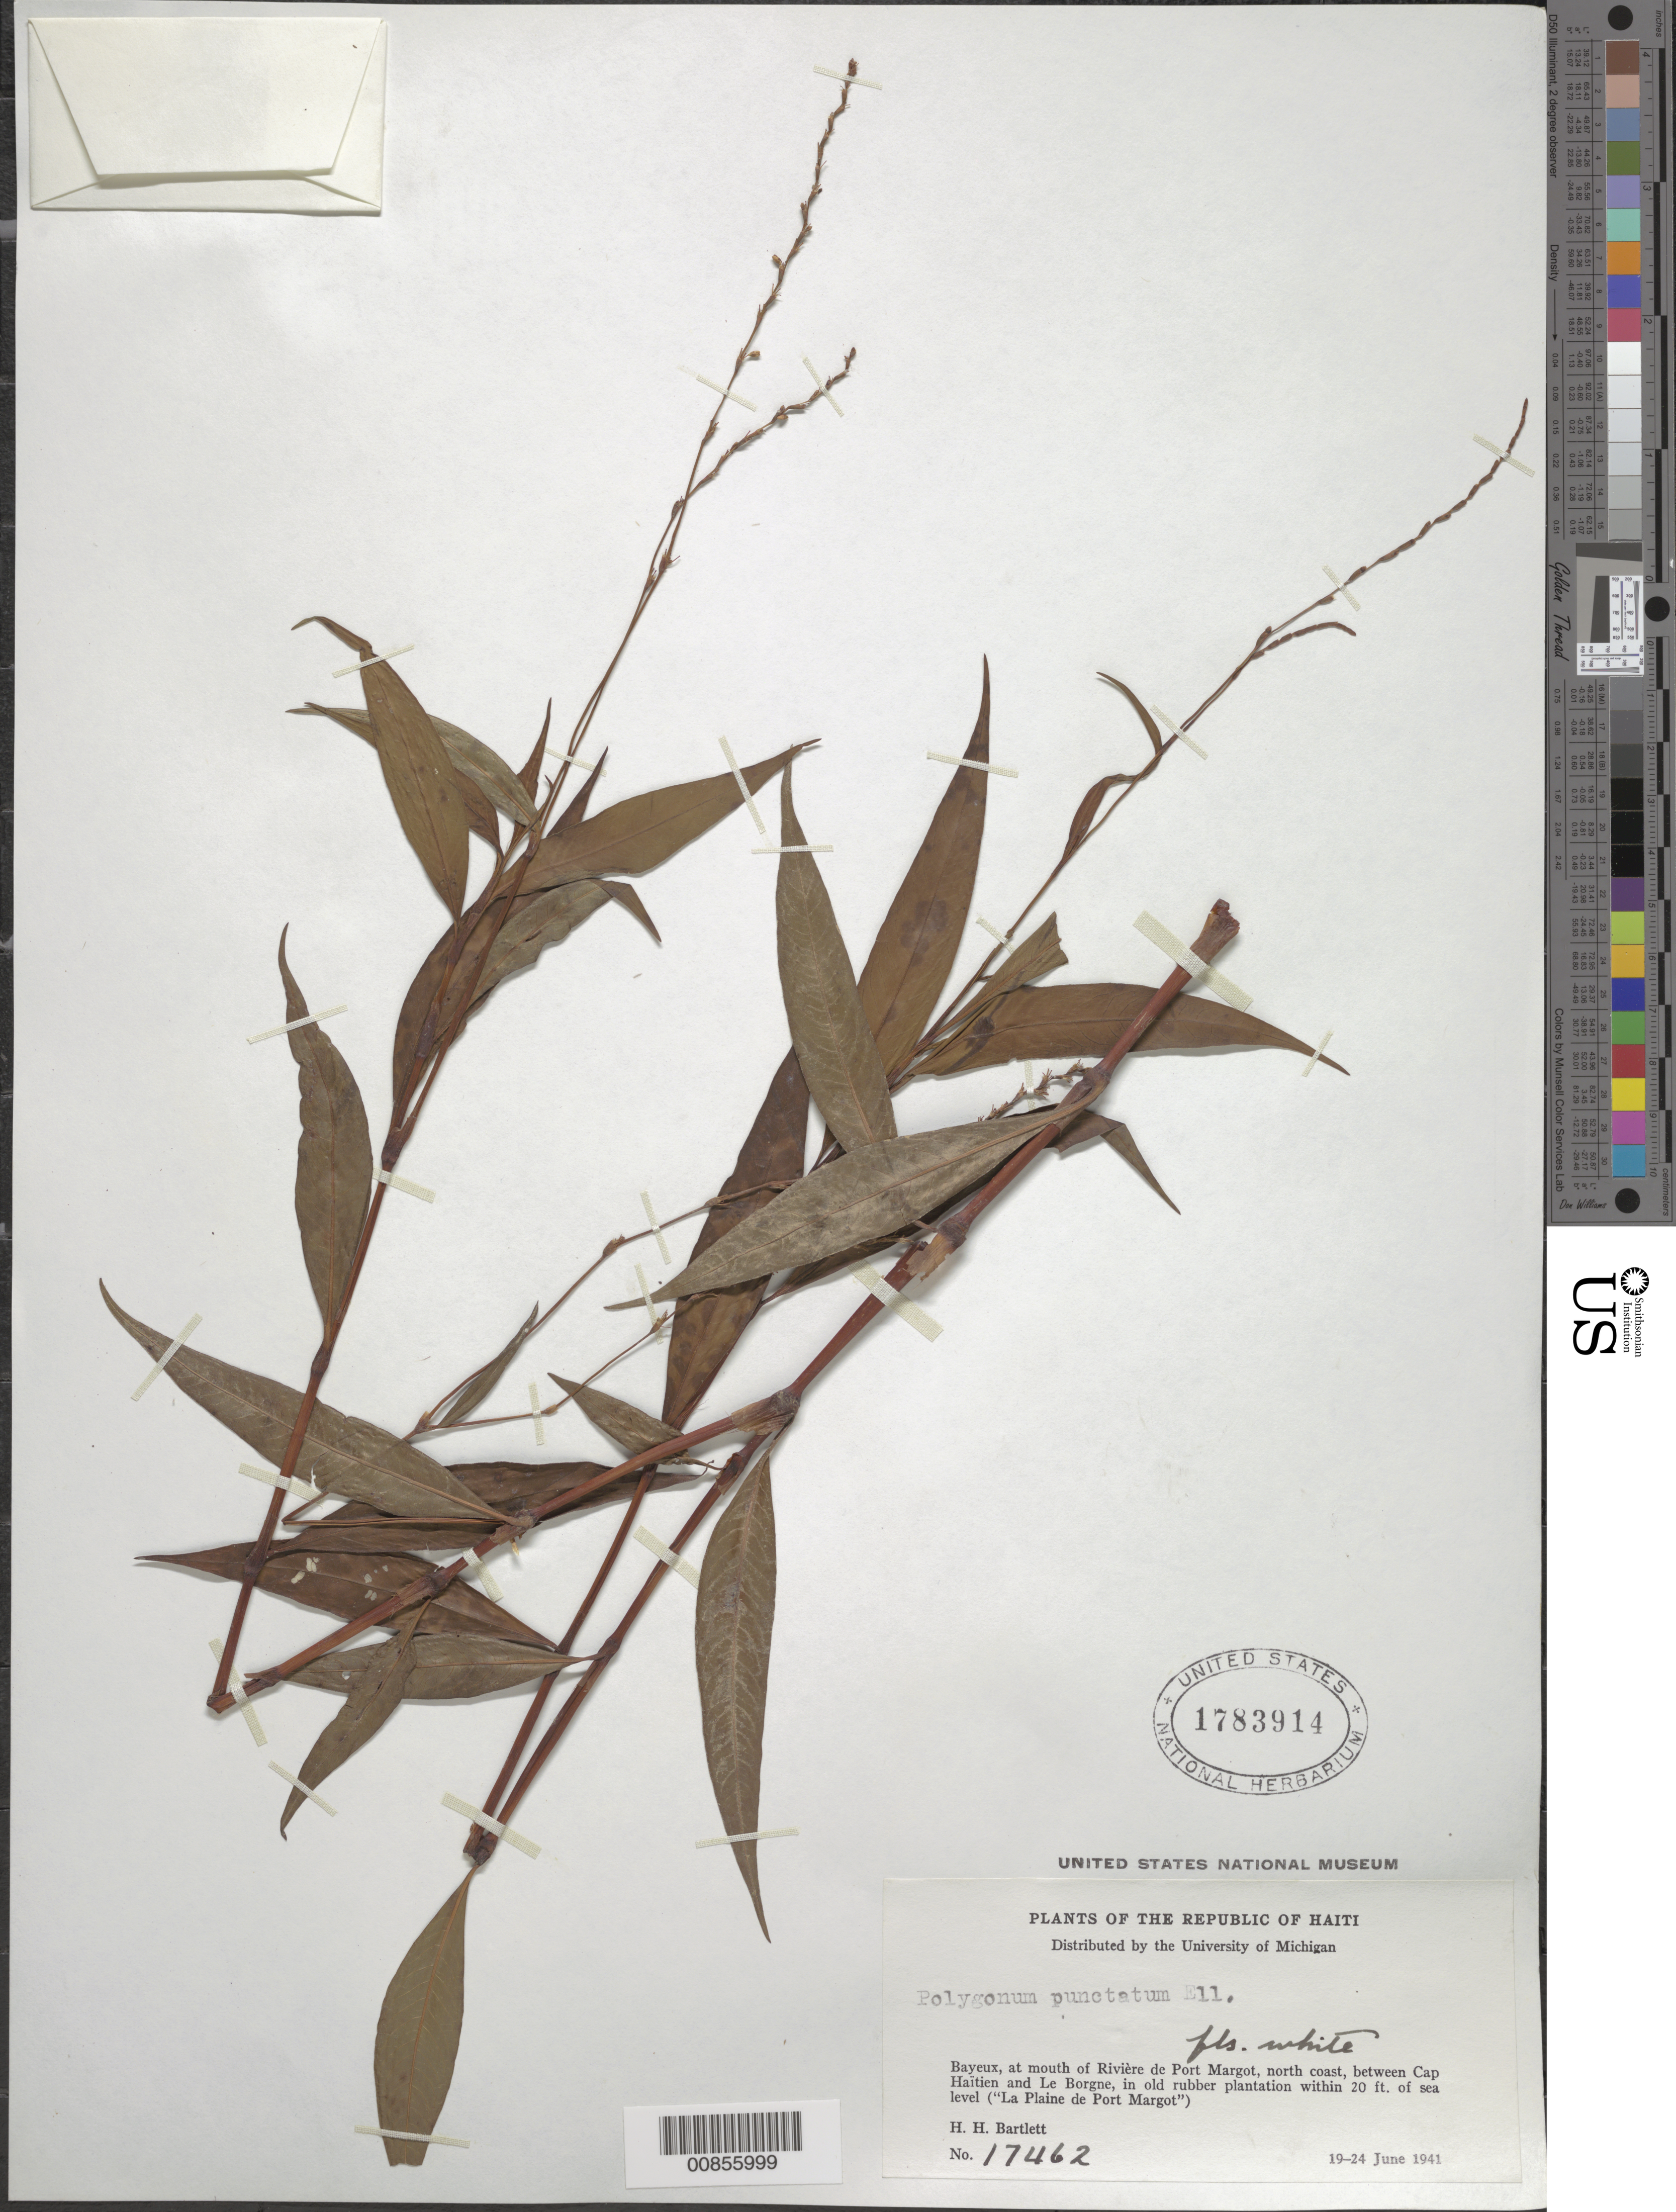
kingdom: Plantae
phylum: Tracheophyta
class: Magnoliopsida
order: Caryophyllales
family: Polygonaceae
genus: Polygonum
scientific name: Polygonum punctatum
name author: Elliott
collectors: H. H. Bartlett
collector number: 17462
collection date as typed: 19 Jun 1941 to 24 Jun 1941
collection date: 1941-06-19/1941-06-24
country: Haiti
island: Hispaniola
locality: Bayeux, at mouth of Rivière de Port Margot, north coast, between Cap Haïtien and Le Borgne, in old rubber plantation. ("La Plaine de Port Margot").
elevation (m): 6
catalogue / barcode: US 1783914